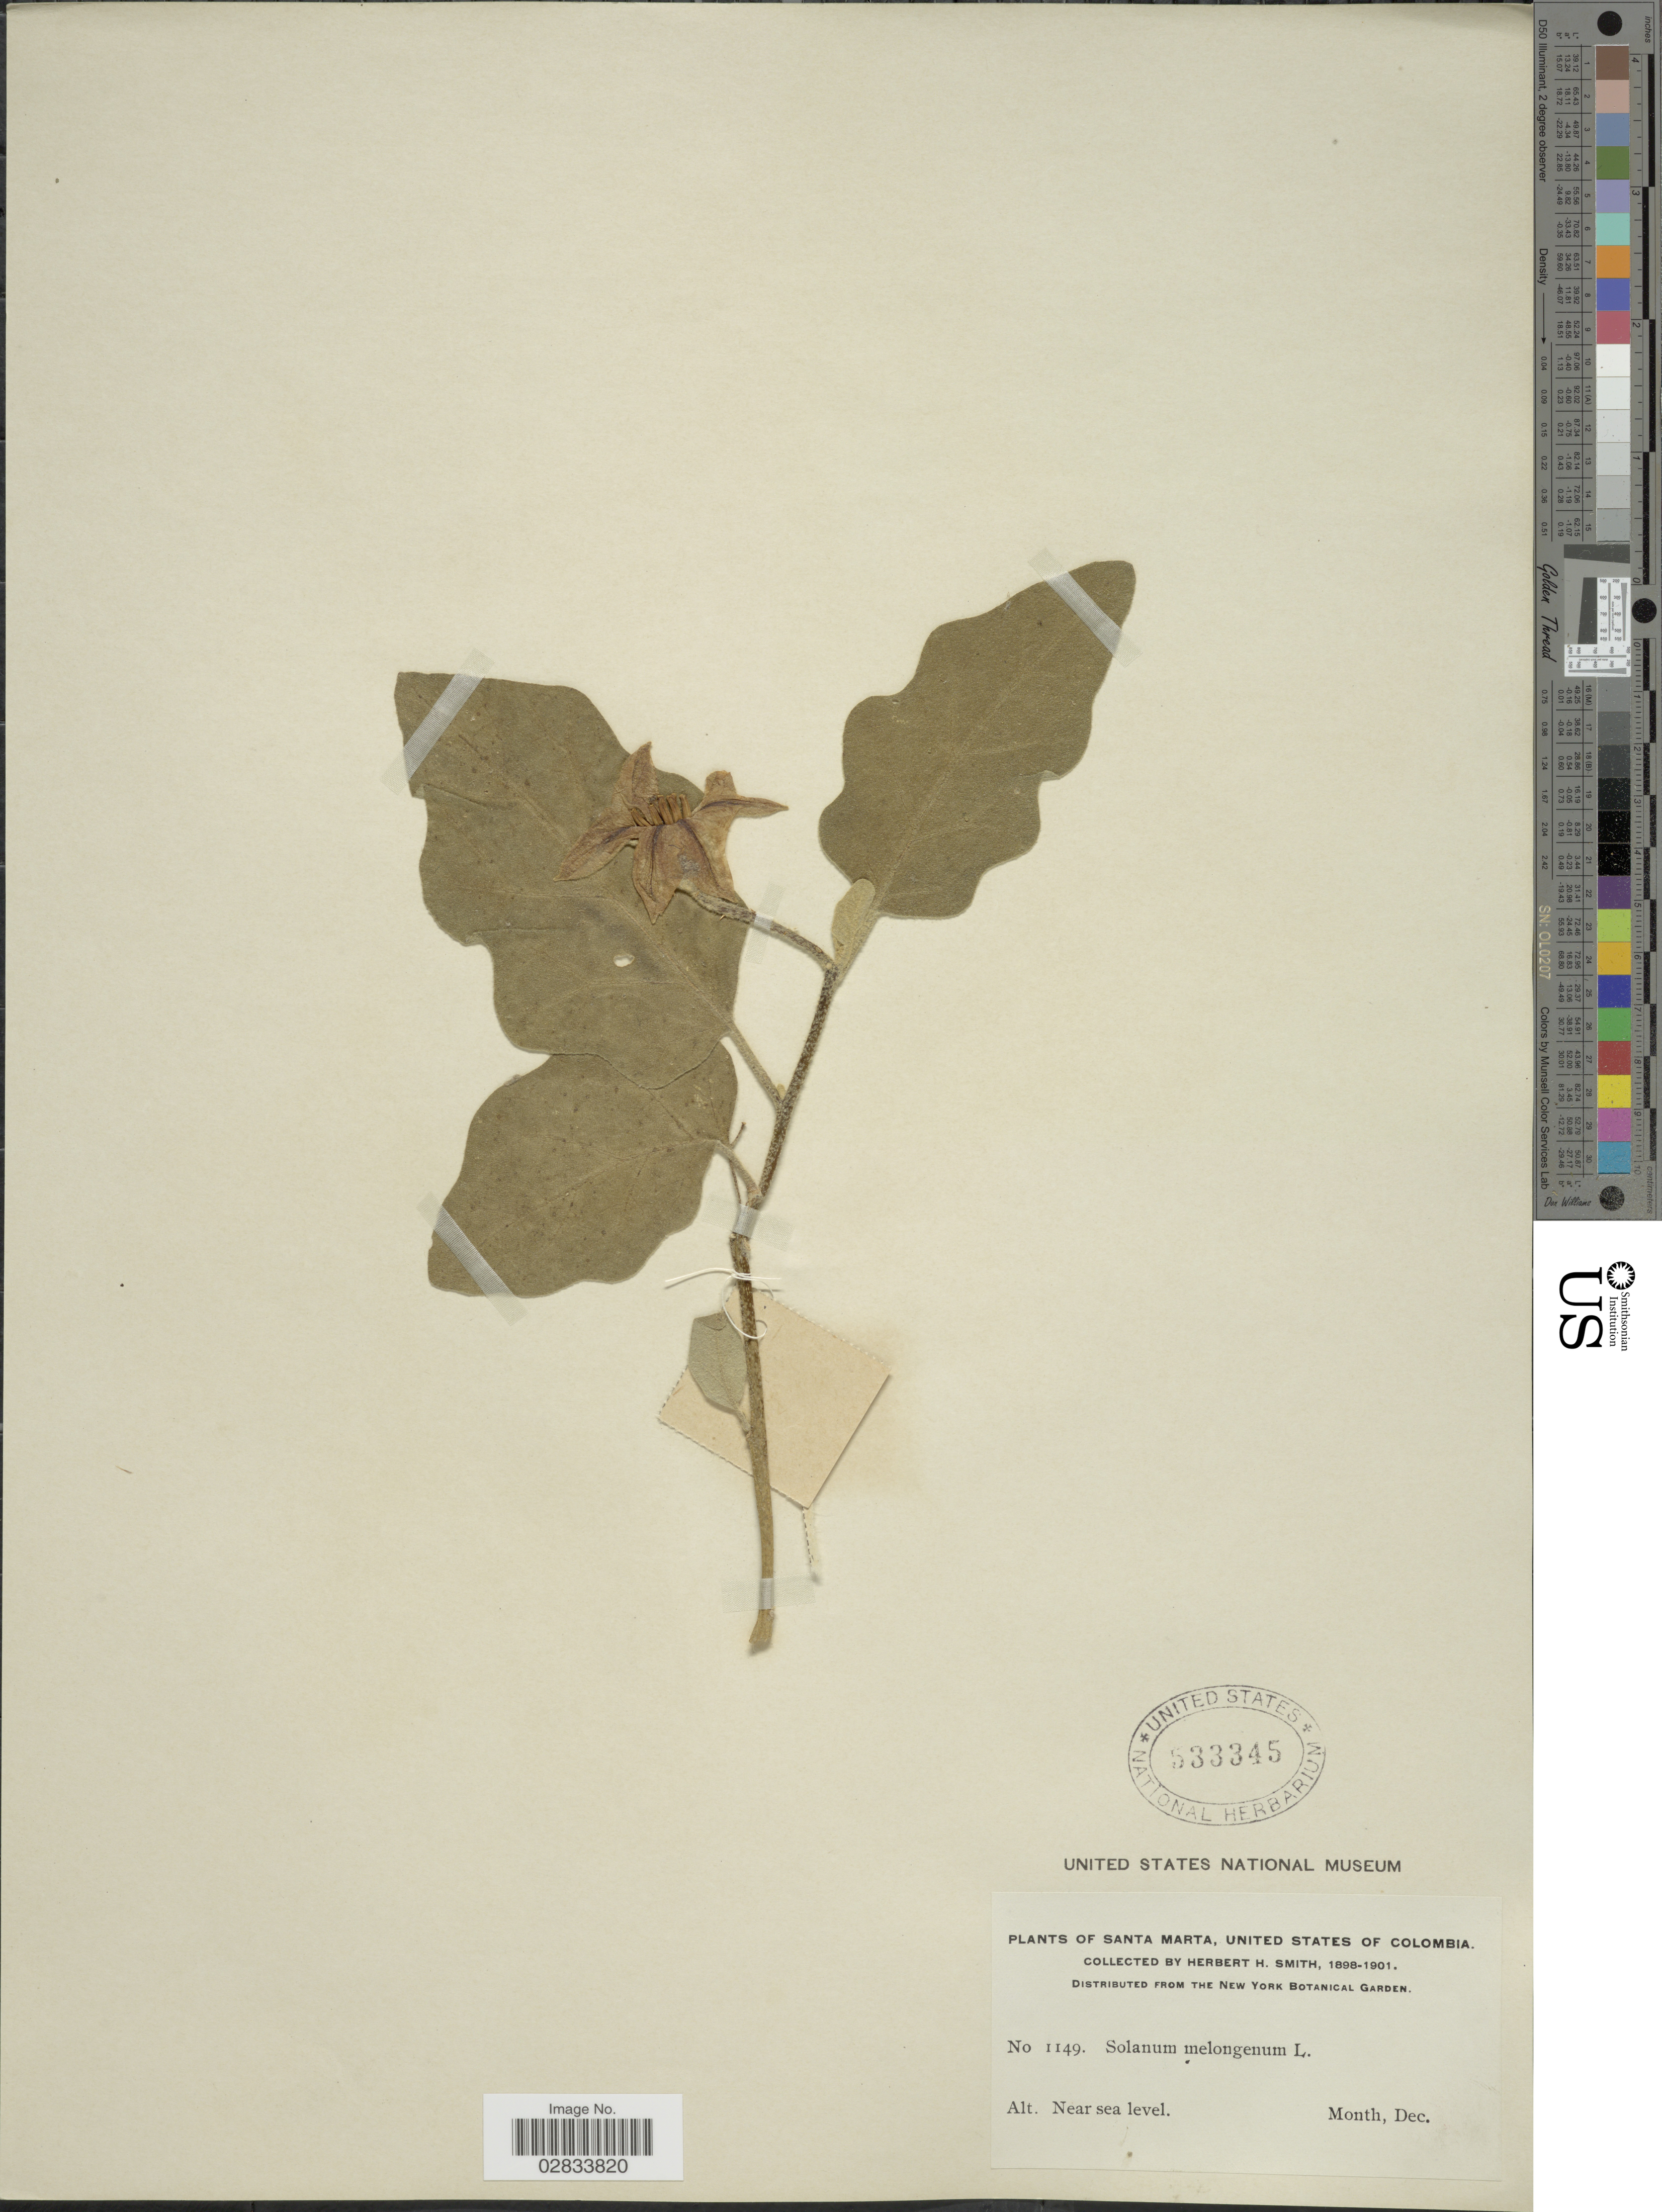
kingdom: Plantae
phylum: Tracheophyta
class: Magnoliopsida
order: Solanales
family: Solanaceae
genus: Solanum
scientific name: Solanum melongena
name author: L.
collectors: Herbert H. Smith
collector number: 1149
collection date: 1898-12/1901-12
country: Colombia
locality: Santa Marta, United States of Colombia.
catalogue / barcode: US 533345